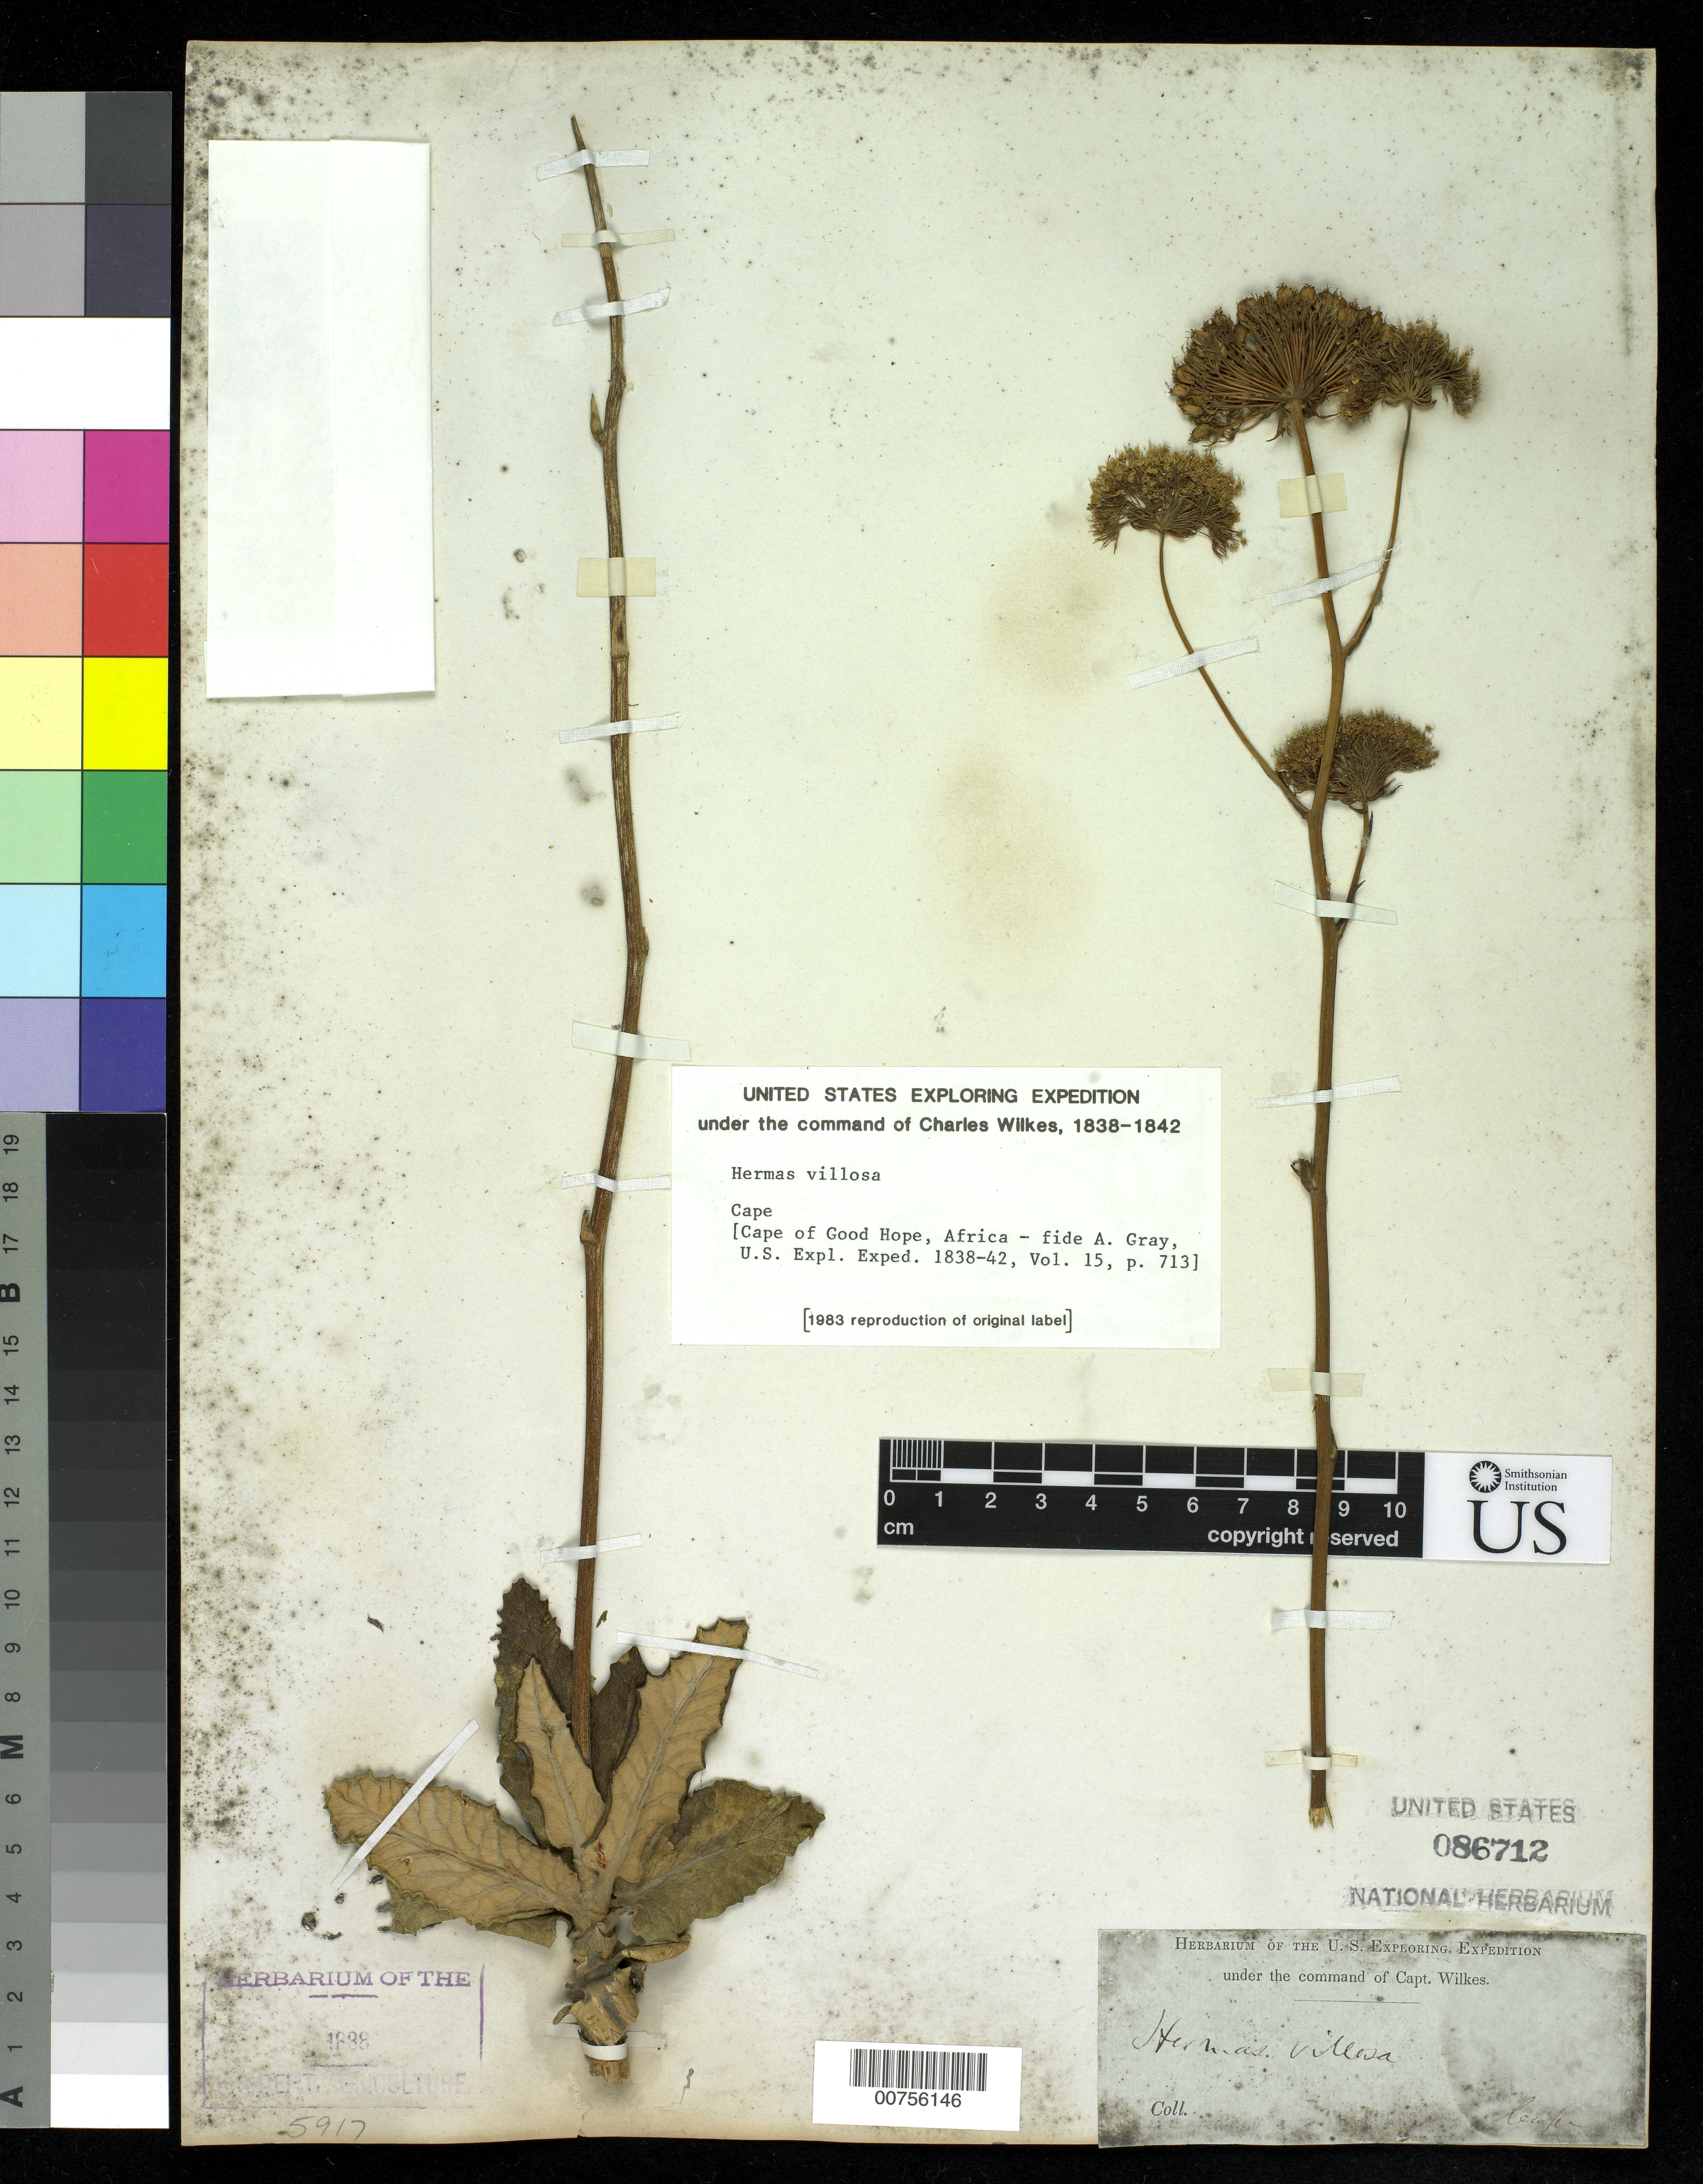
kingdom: Plantae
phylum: Tracheophyta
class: Magnoliopsida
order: Apiales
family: Apiaceae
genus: Hermas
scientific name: Hermas villosa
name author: (L.) Thunb.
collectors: Wilkes Explor. Exped.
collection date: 1838/1842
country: South Africa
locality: Cape of Good Hope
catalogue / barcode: US 86712